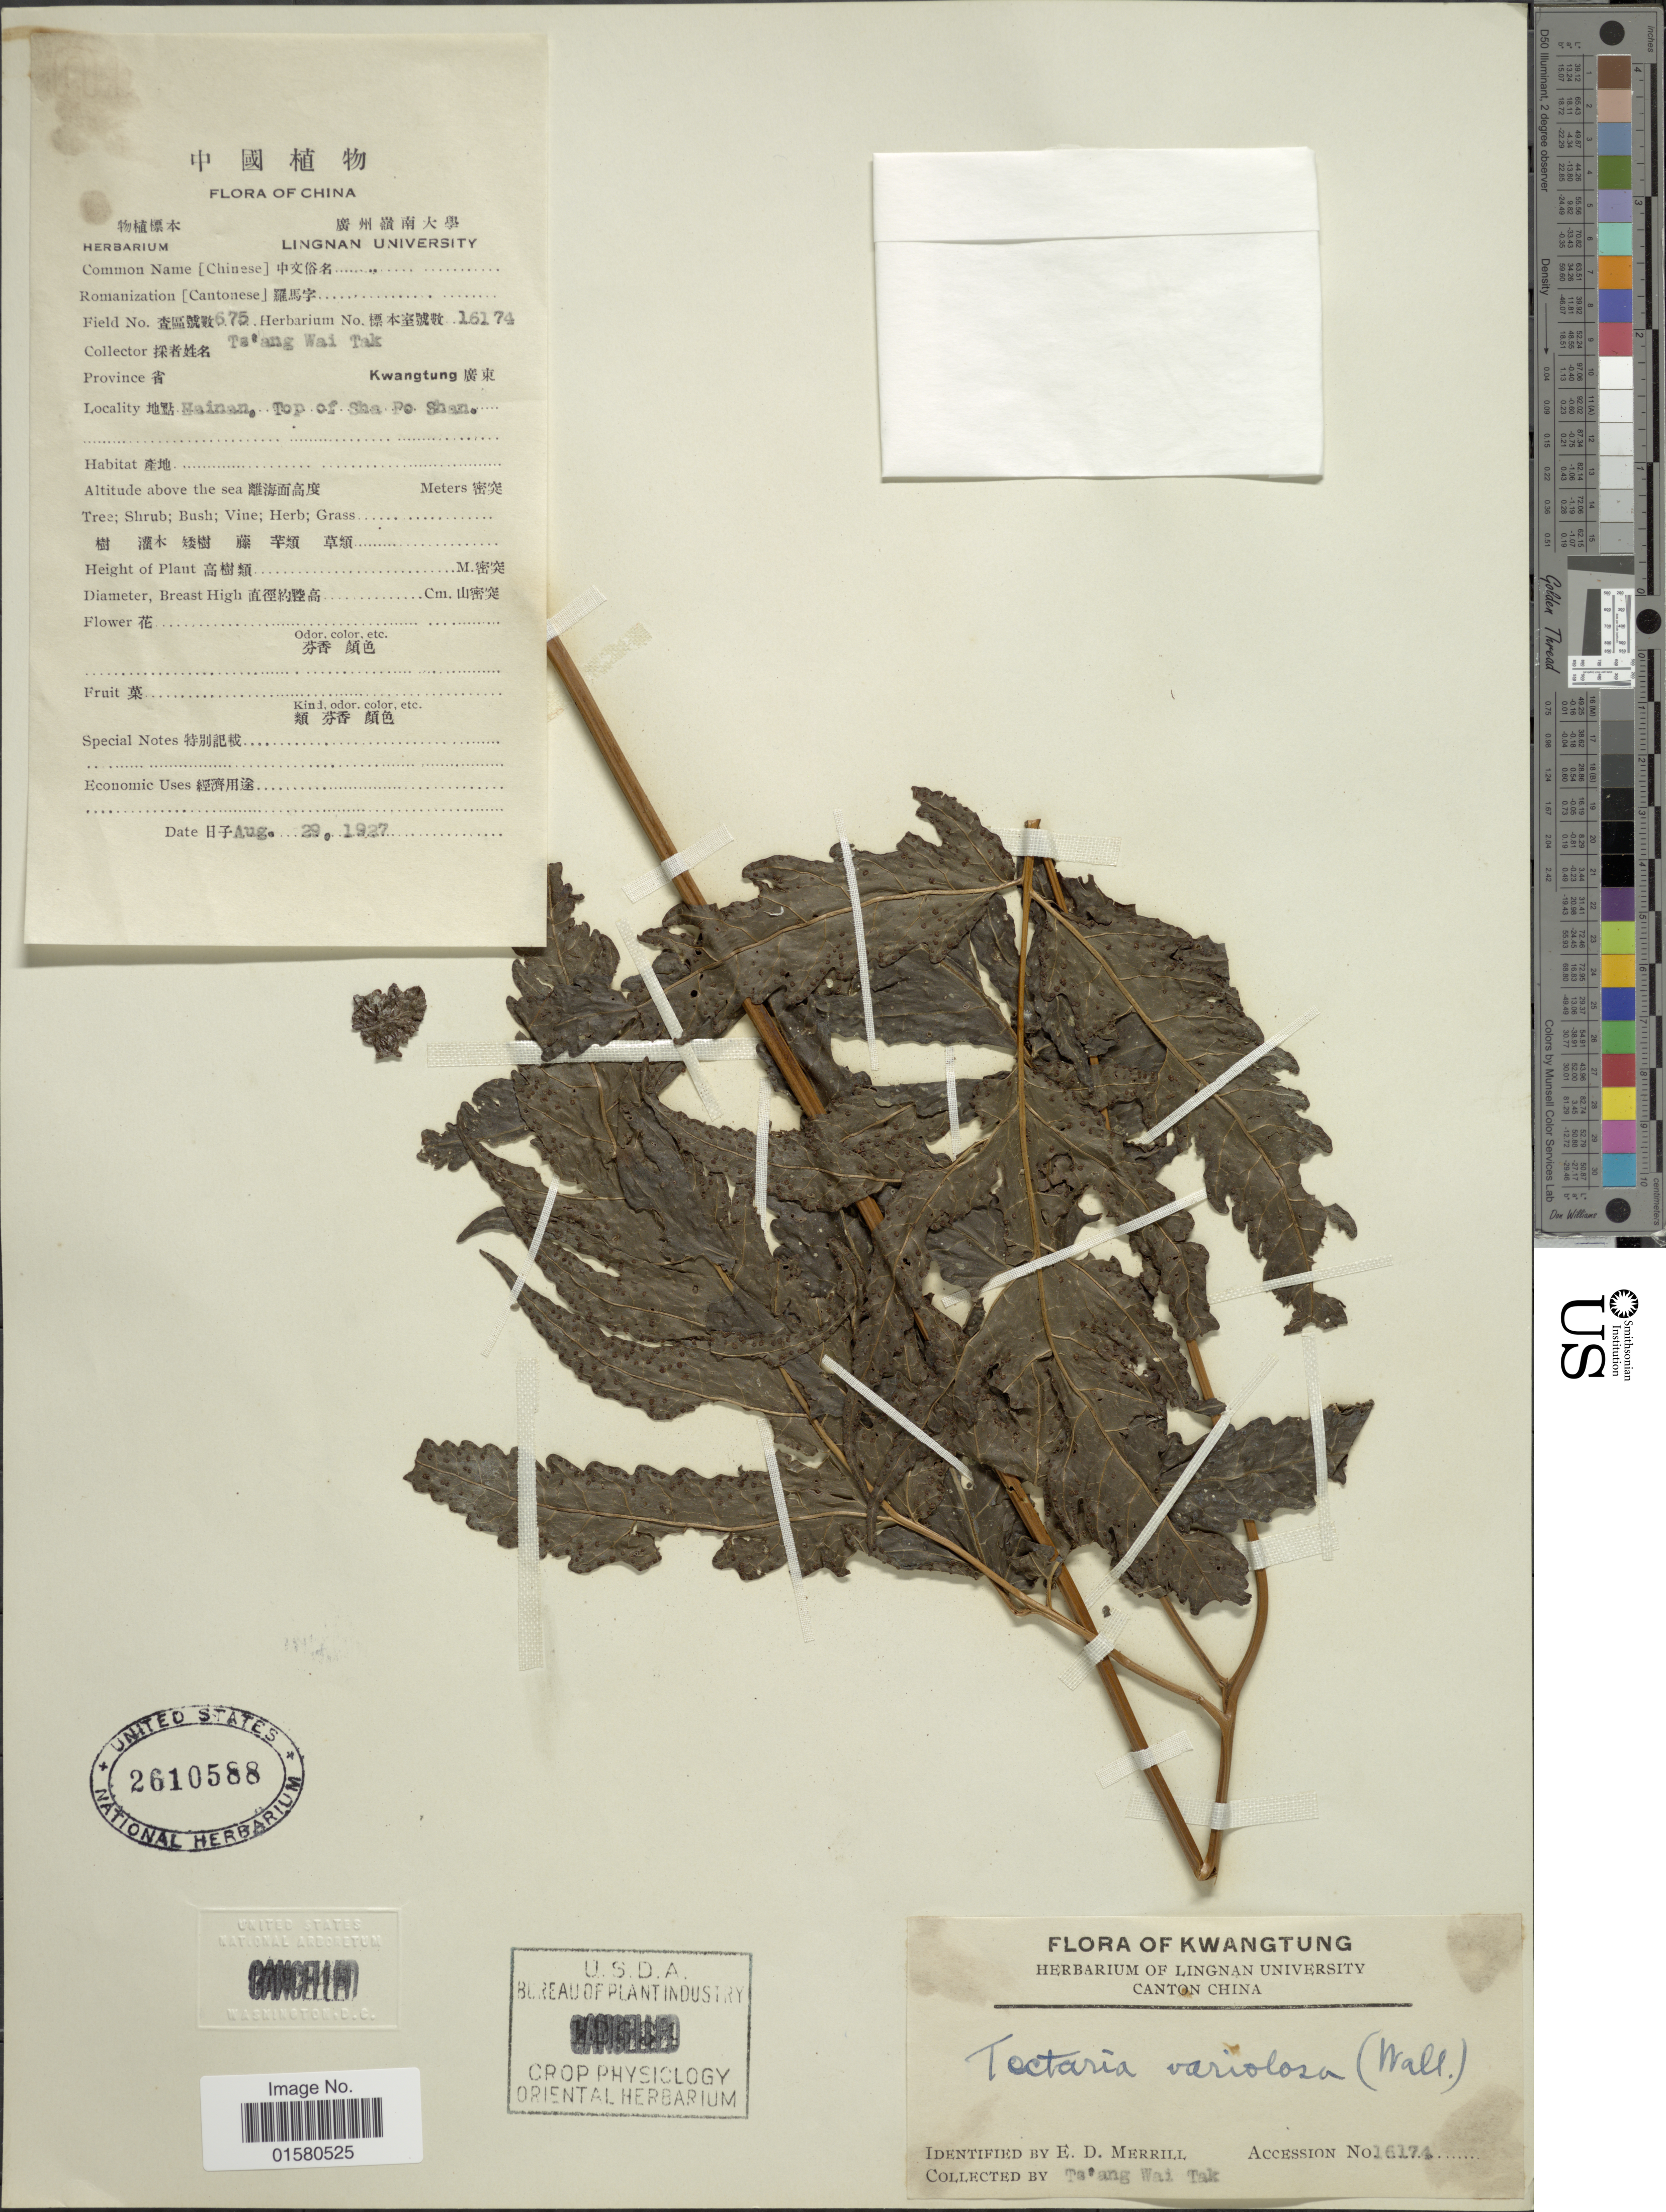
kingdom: Plantae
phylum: Tracheophyta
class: Polypodiopsida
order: Polypodiales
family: Tectariaceae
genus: Tectaria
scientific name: Tectaria variolosa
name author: (Wall. ex Hook.) C. Chr.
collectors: W. T. Tsang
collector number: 675/16174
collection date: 1927-08-29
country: China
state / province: Hainan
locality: Hainan, top of Sha Po Shan, Kwangtung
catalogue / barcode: US 2610588